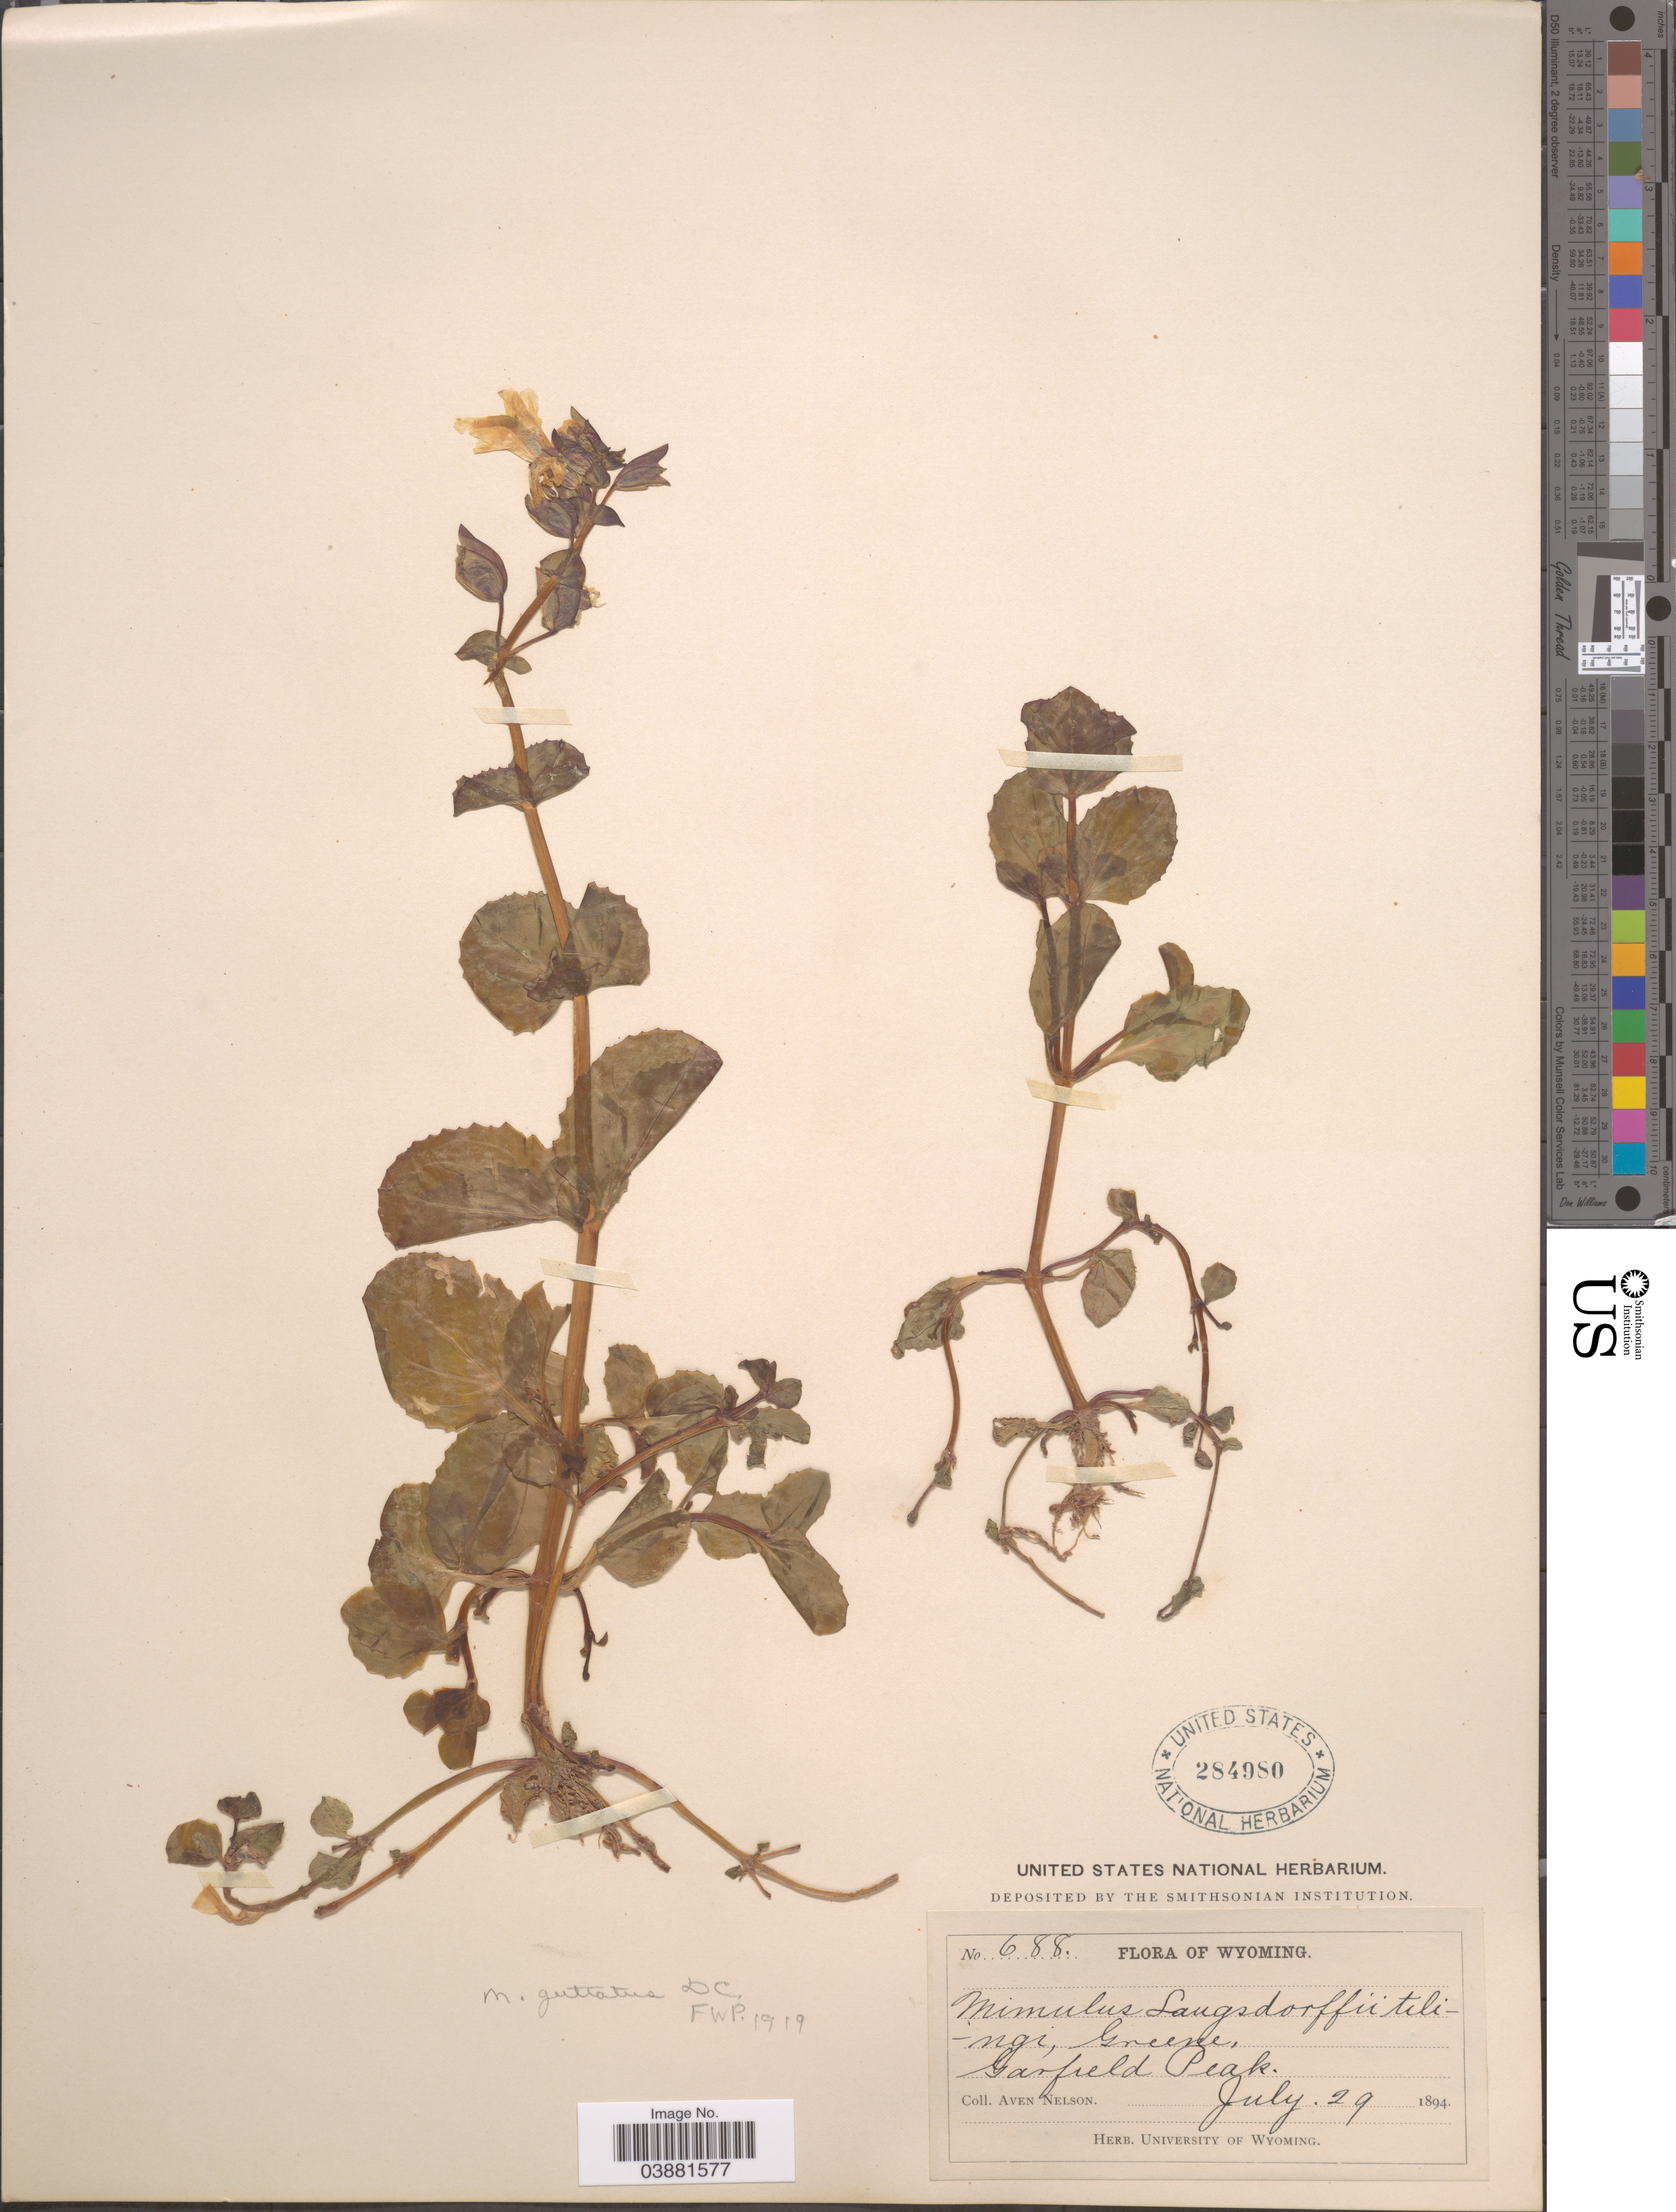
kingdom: Plantae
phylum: Tracheophyta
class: Magnoliopsida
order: Lamiales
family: Phrymaceae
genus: Mimulus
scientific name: Mimulus guttatus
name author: DC.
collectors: A. Nelson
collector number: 688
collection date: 1894-07-29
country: United States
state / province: Wyoming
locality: Garfield Peak.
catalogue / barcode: US 284980